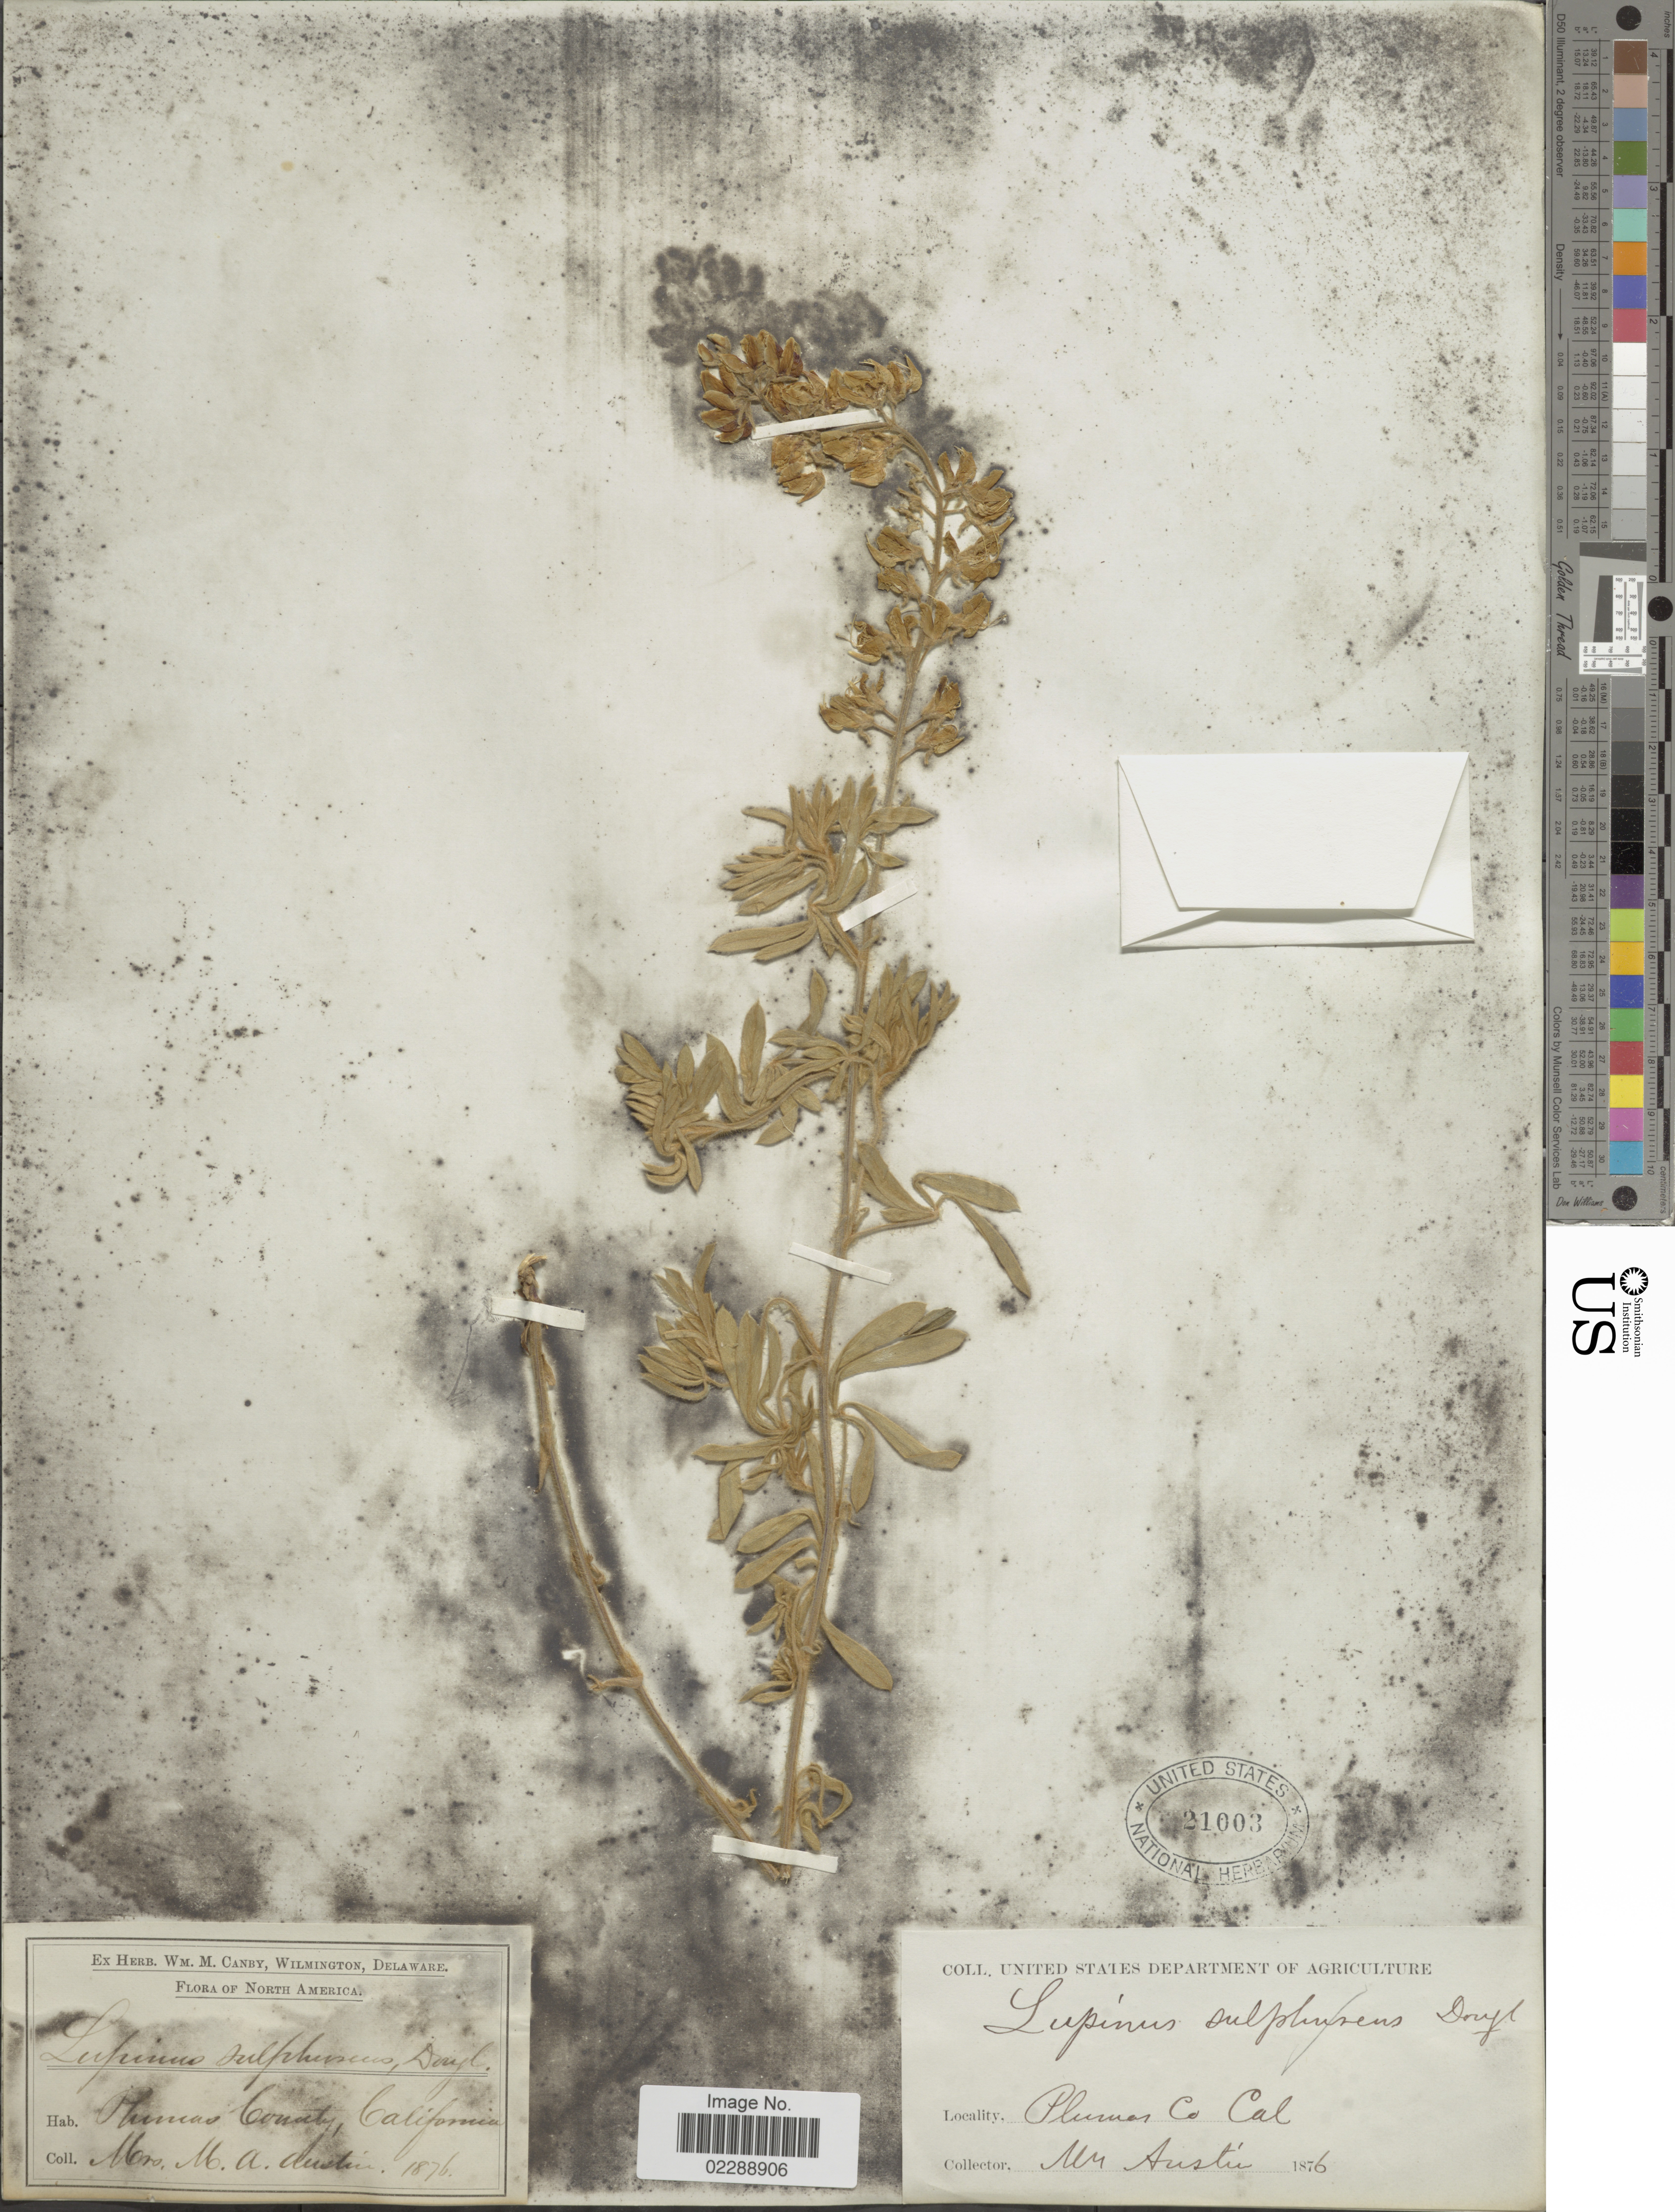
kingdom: Plantae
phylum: Tracheophyta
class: Magnoliopsida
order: Fabales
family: Fabaceae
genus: Lupinus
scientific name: Lupinus sp.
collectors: M. Austin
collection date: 1876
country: United States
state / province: California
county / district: Plumas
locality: Plumas Co.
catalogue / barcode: US 21003